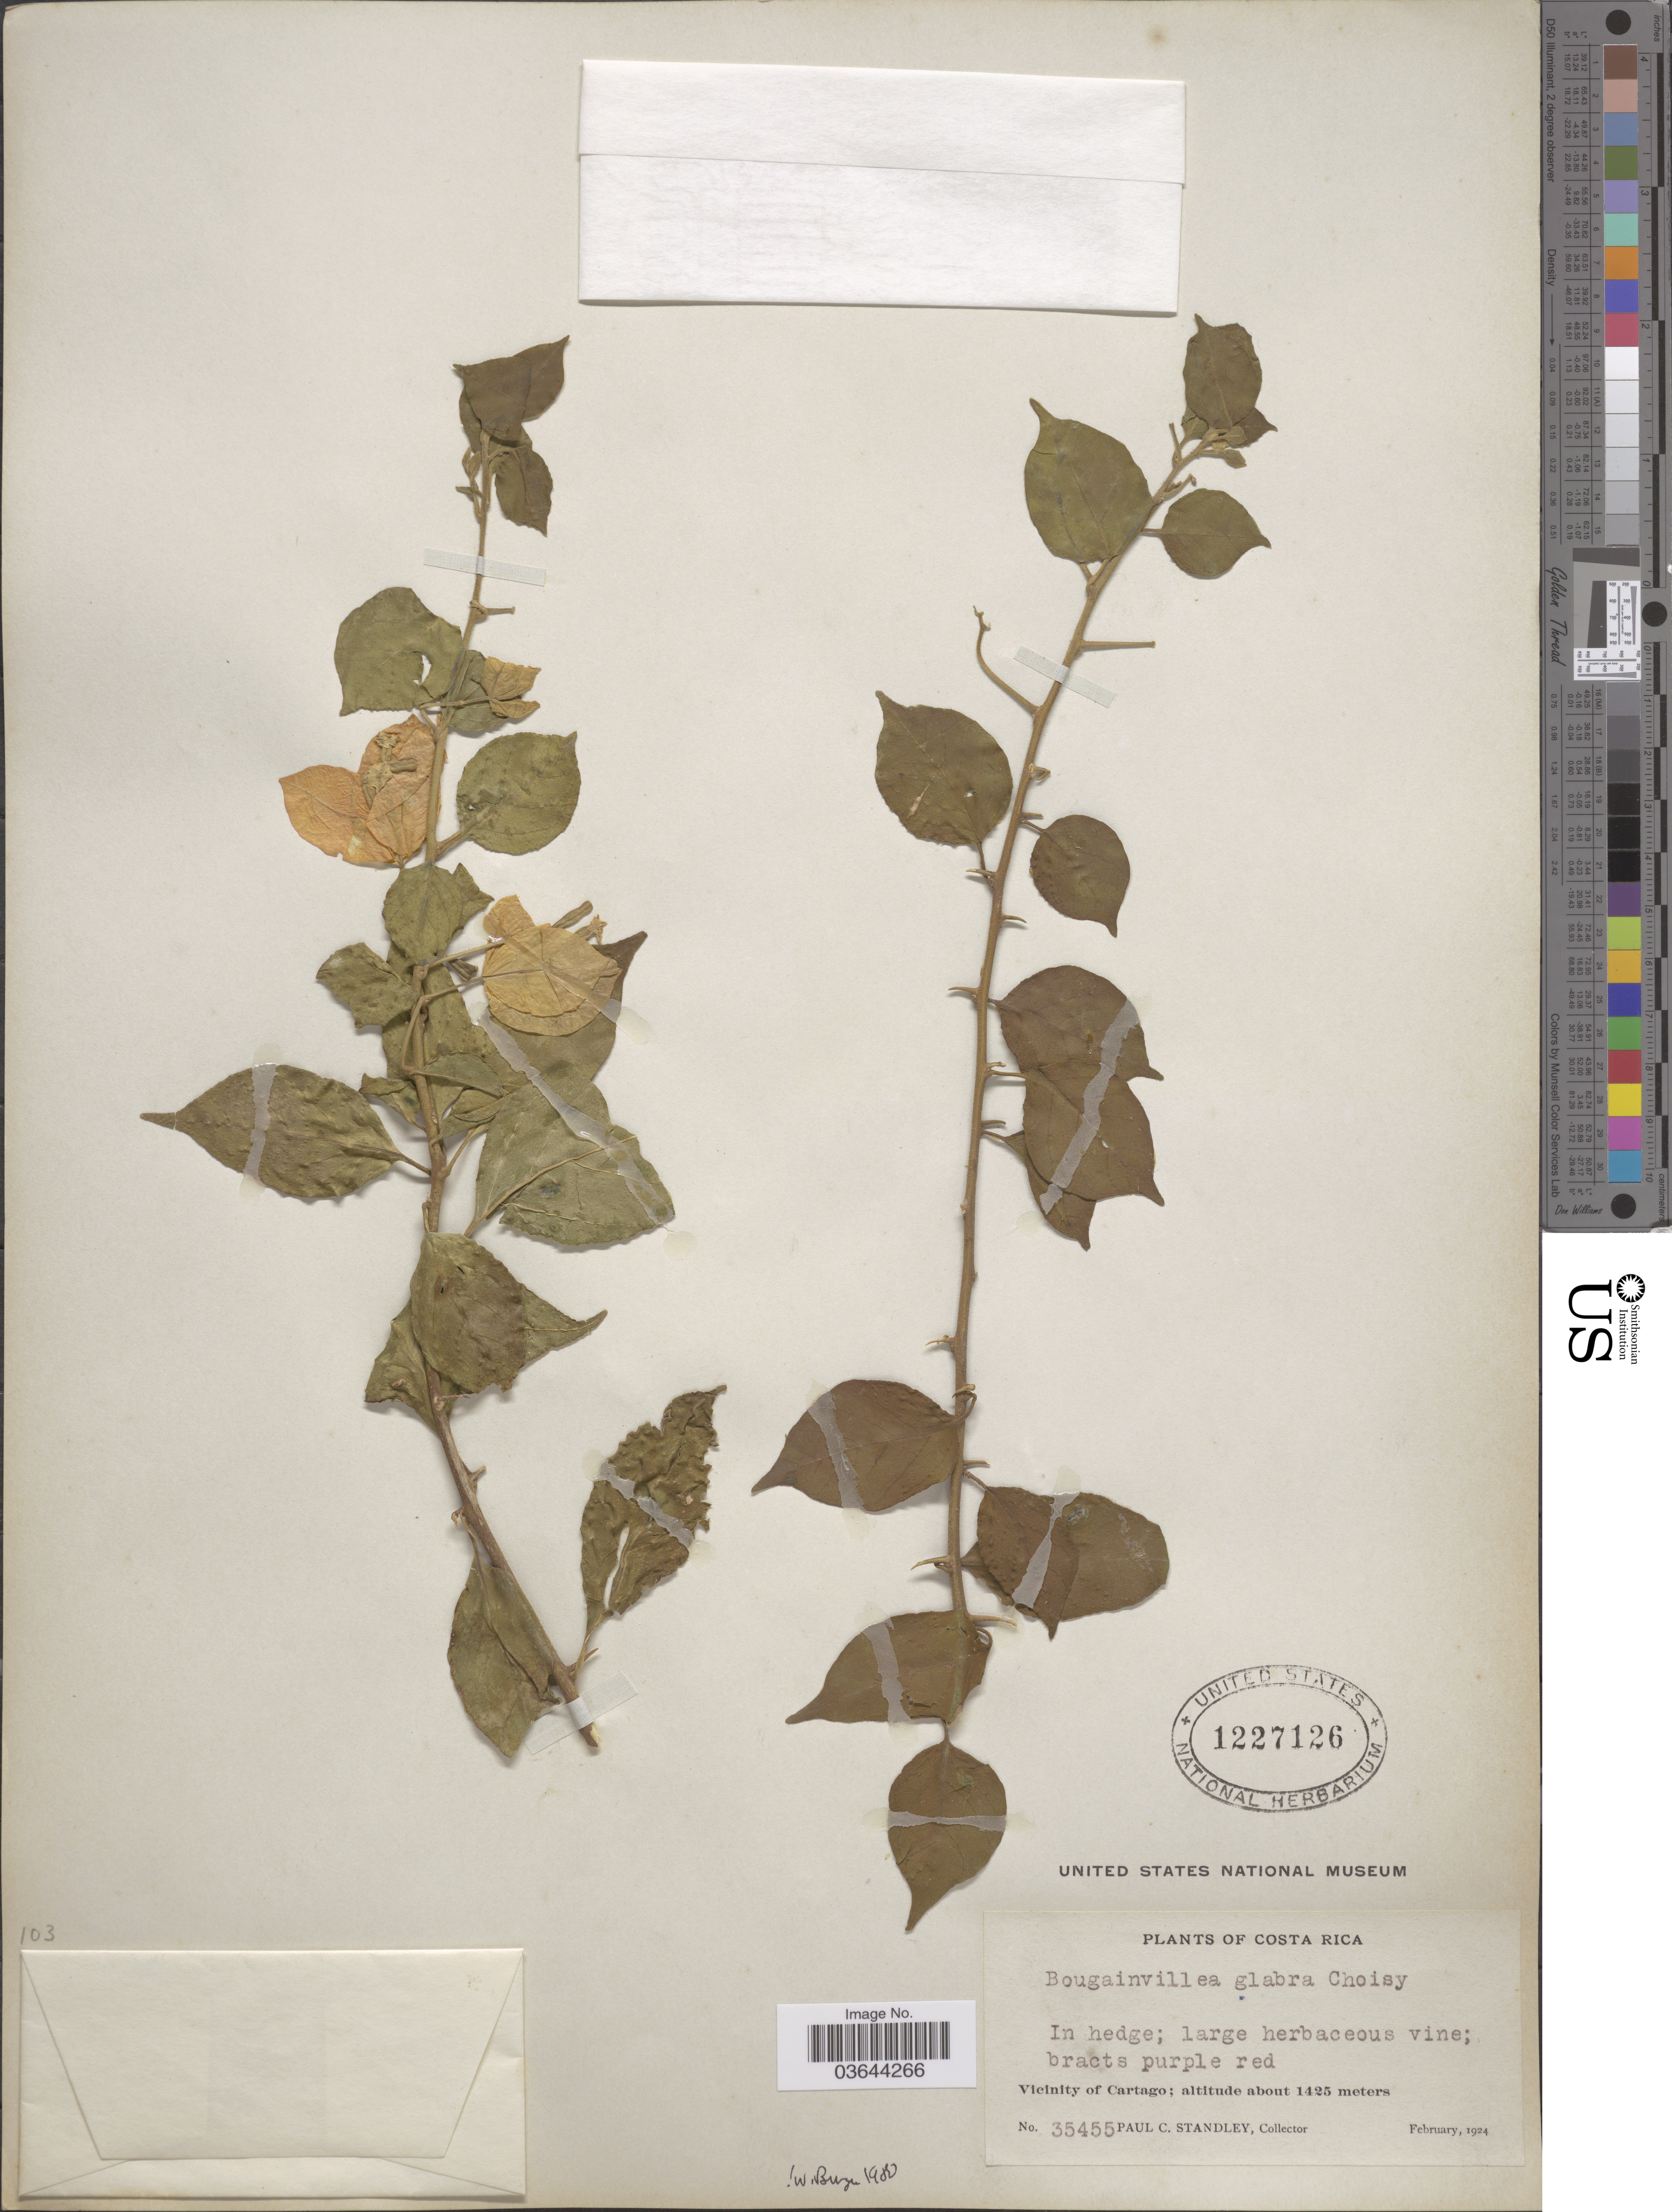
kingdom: Plantae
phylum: Tracheophyta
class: Magnoliopsida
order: Caryophyllales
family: Nyctaginaceae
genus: Bougainvillea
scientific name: Bougainvillea glabra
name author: Choisy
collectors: P. C. Standley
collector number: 35455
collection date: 1924-02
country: Costa Rica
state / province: Cartago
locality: Vicinity of Cartago.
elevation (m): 1425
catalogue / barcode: US 1227126